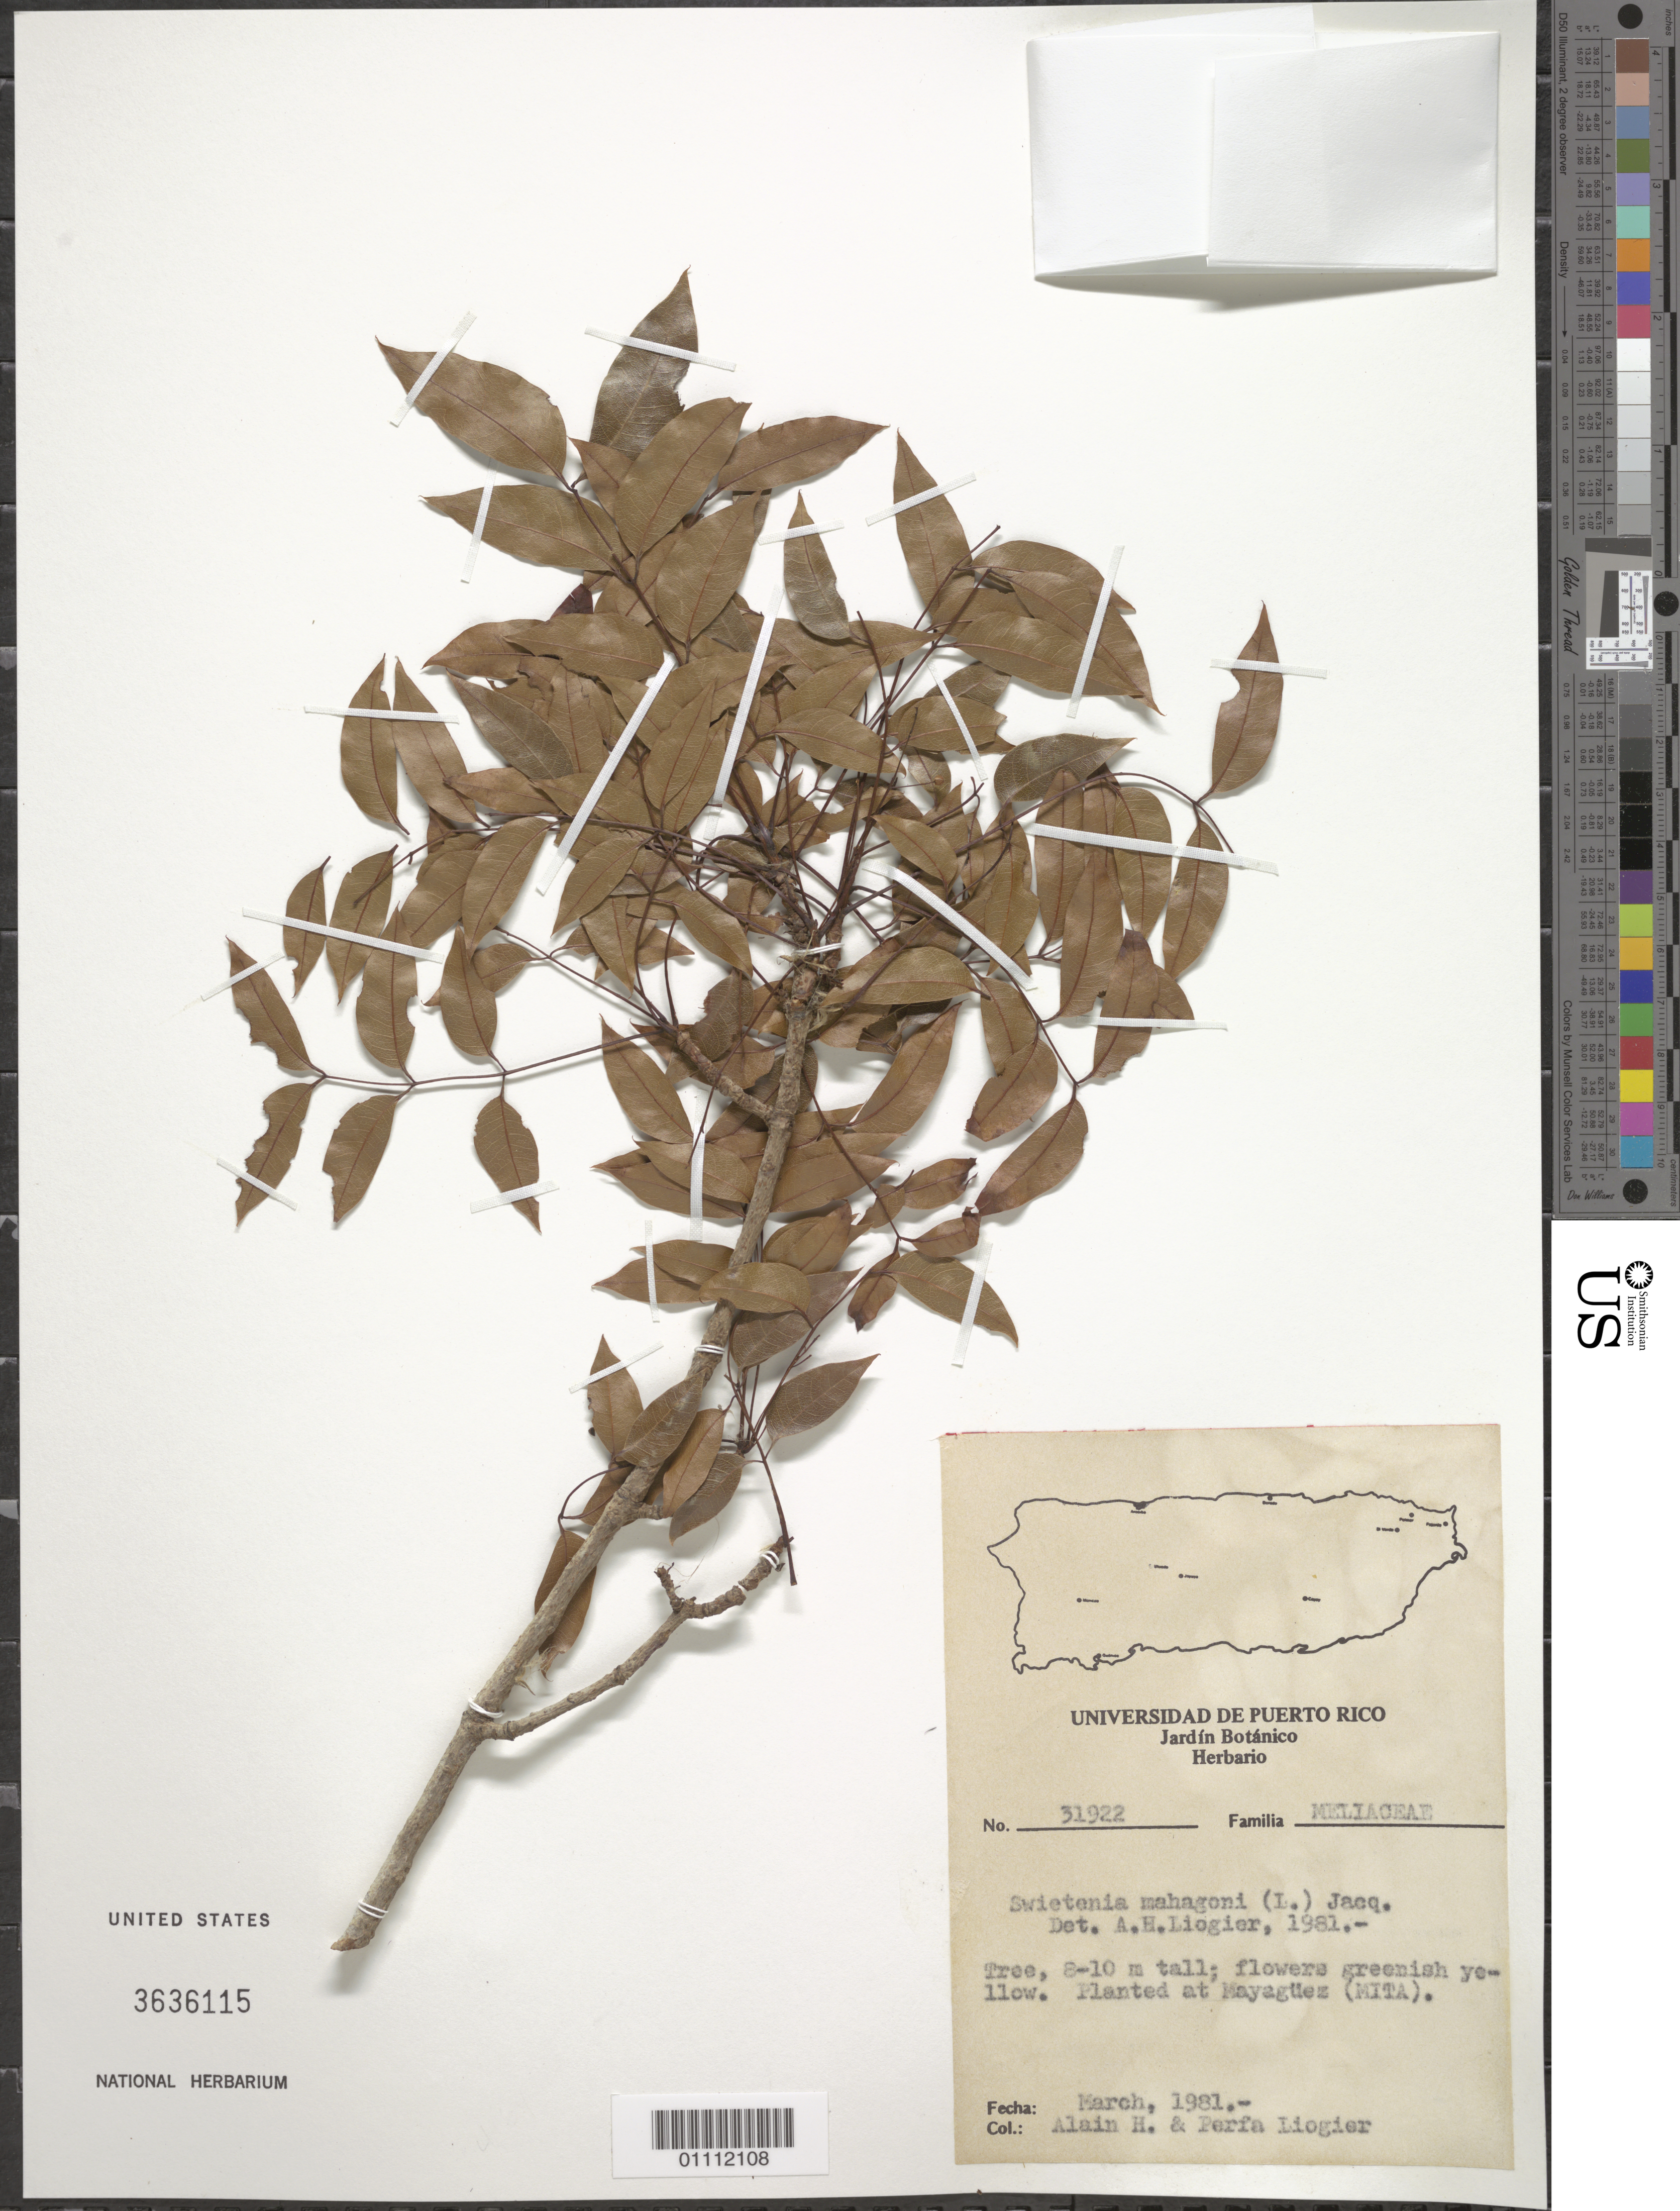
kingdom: Plantae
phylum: Tracheophyta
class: Magnoliopsida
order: Sapindales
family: Meliaceae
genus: Swietenia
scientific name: Swietenia mahagoni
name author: (L.) Jacq.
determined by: Liogier, Alain H.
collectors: A. H. Liogier & M. P. Liogier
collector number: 31922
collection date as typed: Mar 1981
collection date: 1981-03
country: Dominican Republic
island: Hispaniola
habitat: Planted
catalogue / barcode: US 3636115